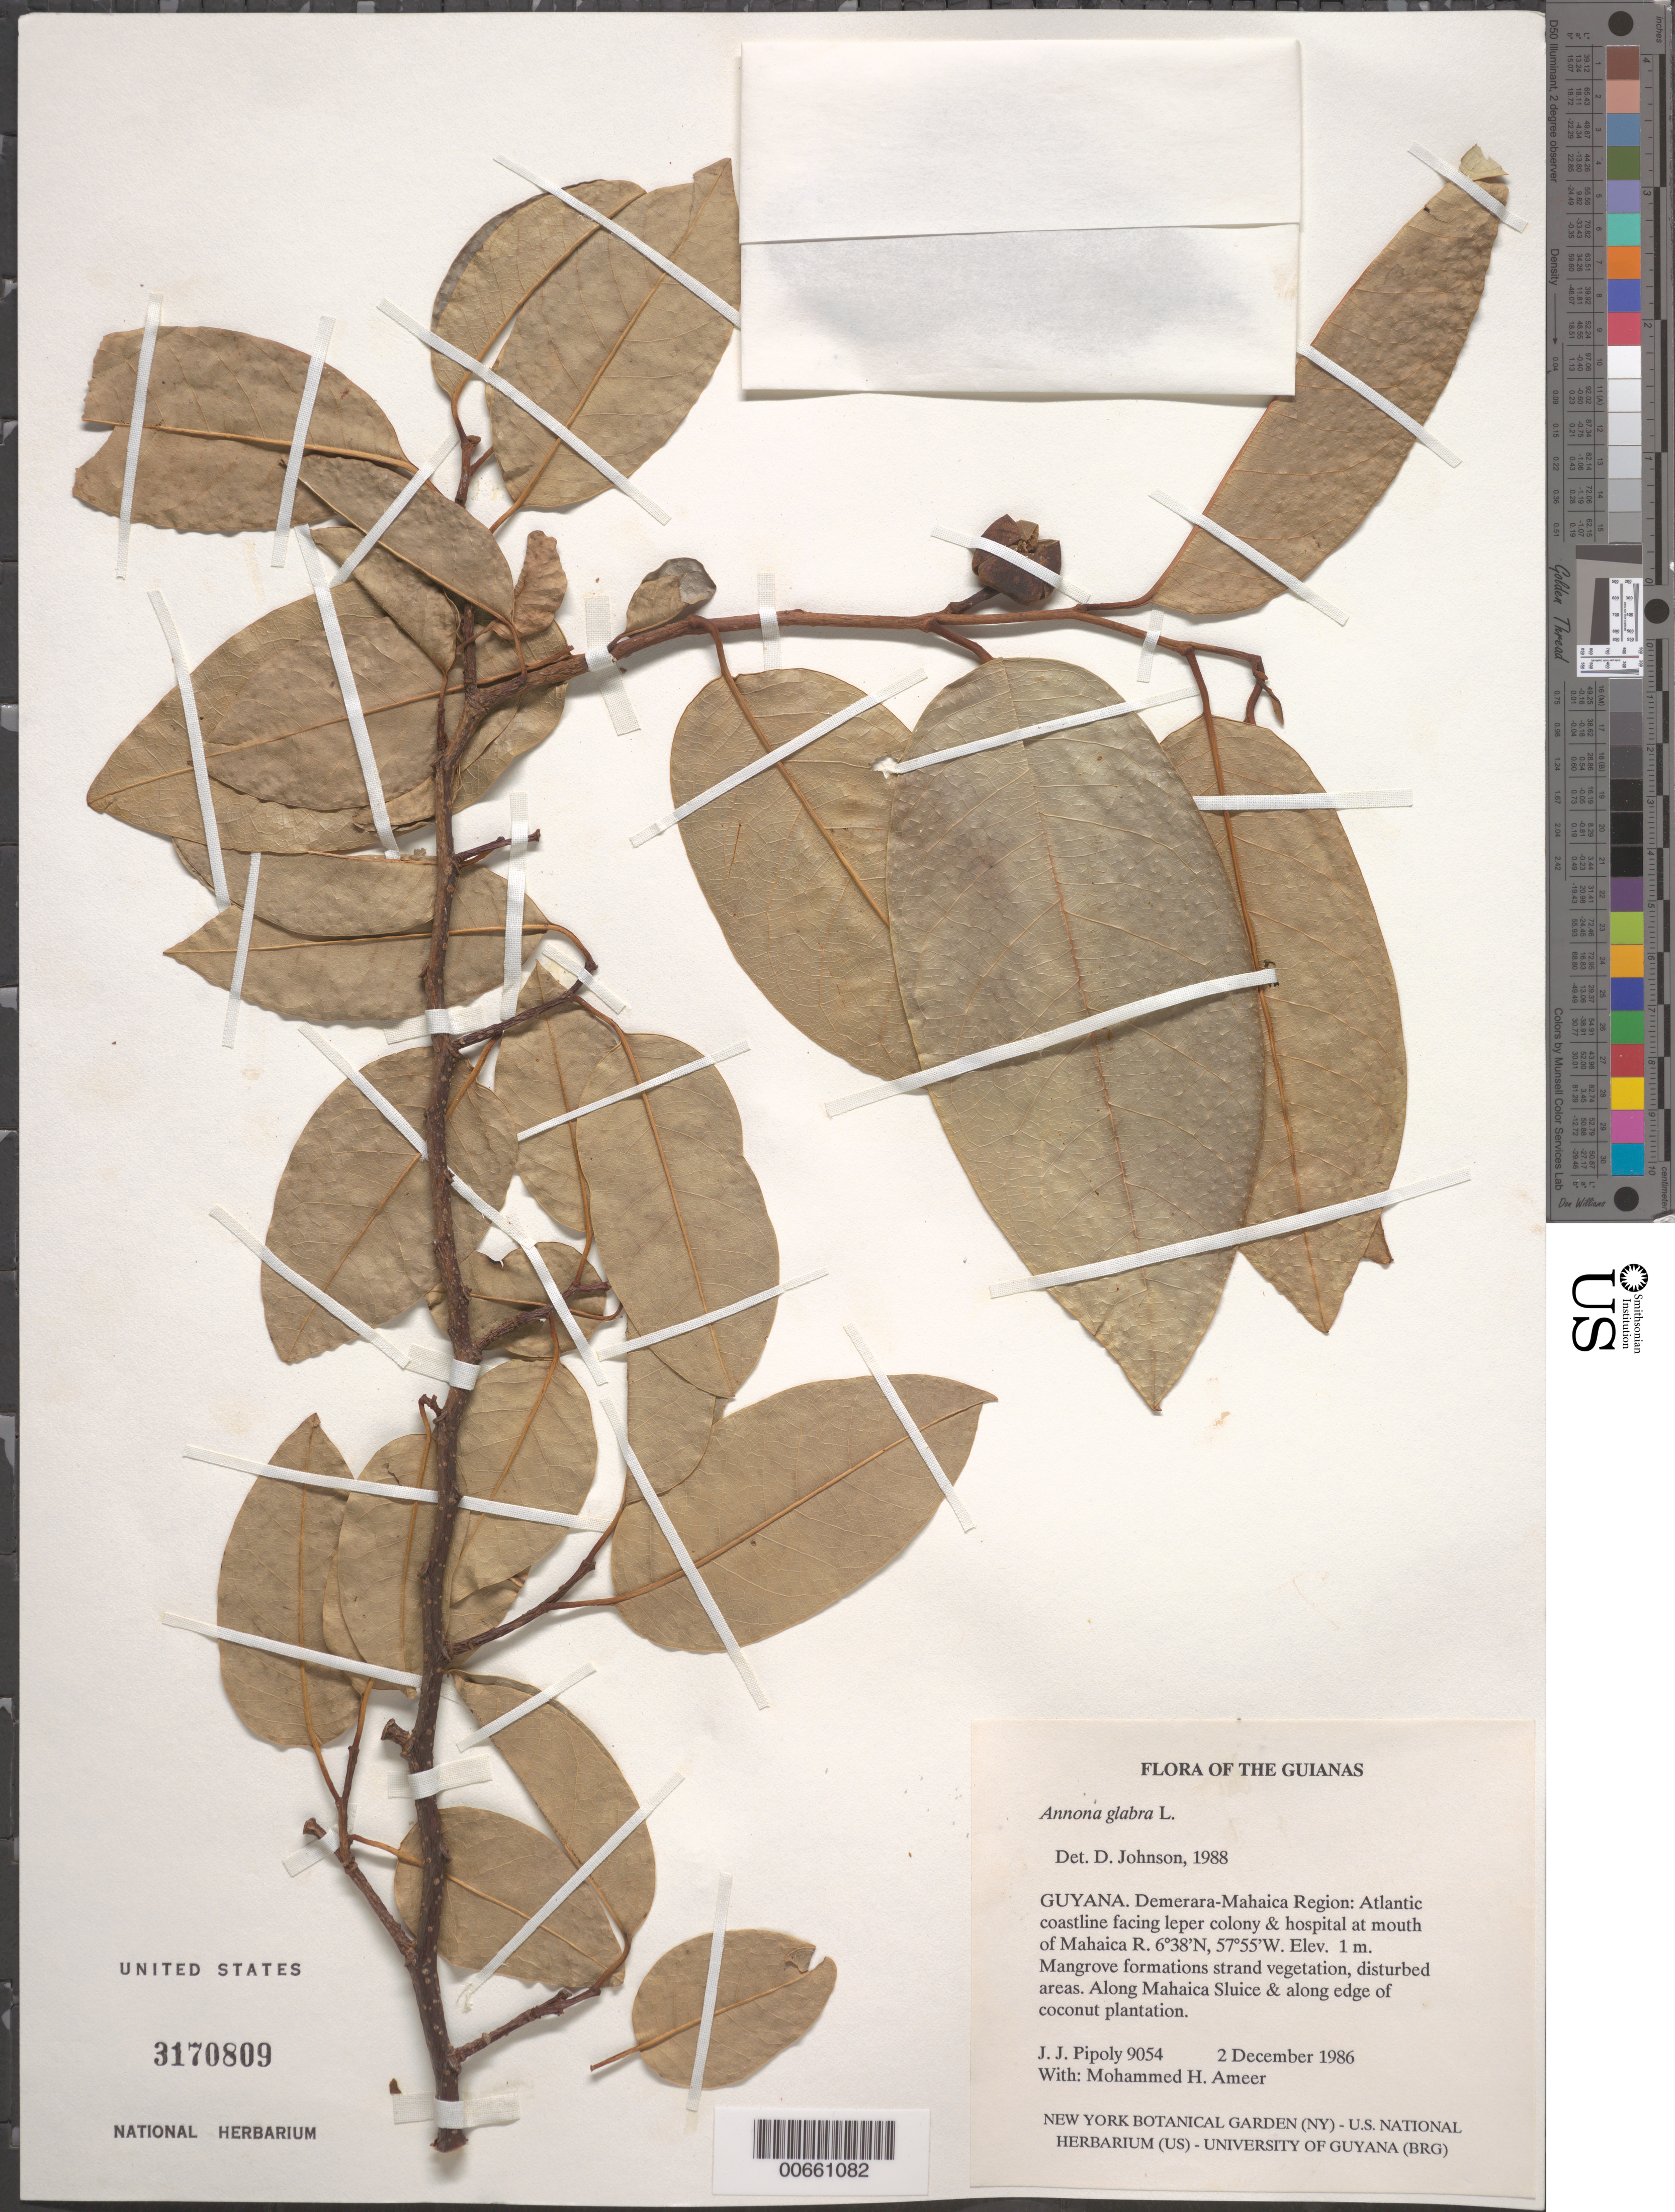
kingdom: Plantae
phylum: Tracheophyta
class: Magnoliopsida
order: Magnoliales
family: Annonaceae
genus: Annona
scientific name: Annona glabra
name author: L.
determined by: Johnson, D. M.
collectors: J. J. Pipoly & M. Ameer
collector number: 9054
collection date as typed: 2 December 1986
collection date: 1986-12-02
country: Guyana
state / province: Demerara-Mahaica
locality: Atlantic coastline facing leper colony & hospital at mouth of Mahaica R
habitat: Mangrove formations strand vegetation, disturbed areas. Along Mahaica Sluice & along edge of coconut plantation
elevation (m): -6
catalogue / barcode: US 3170809